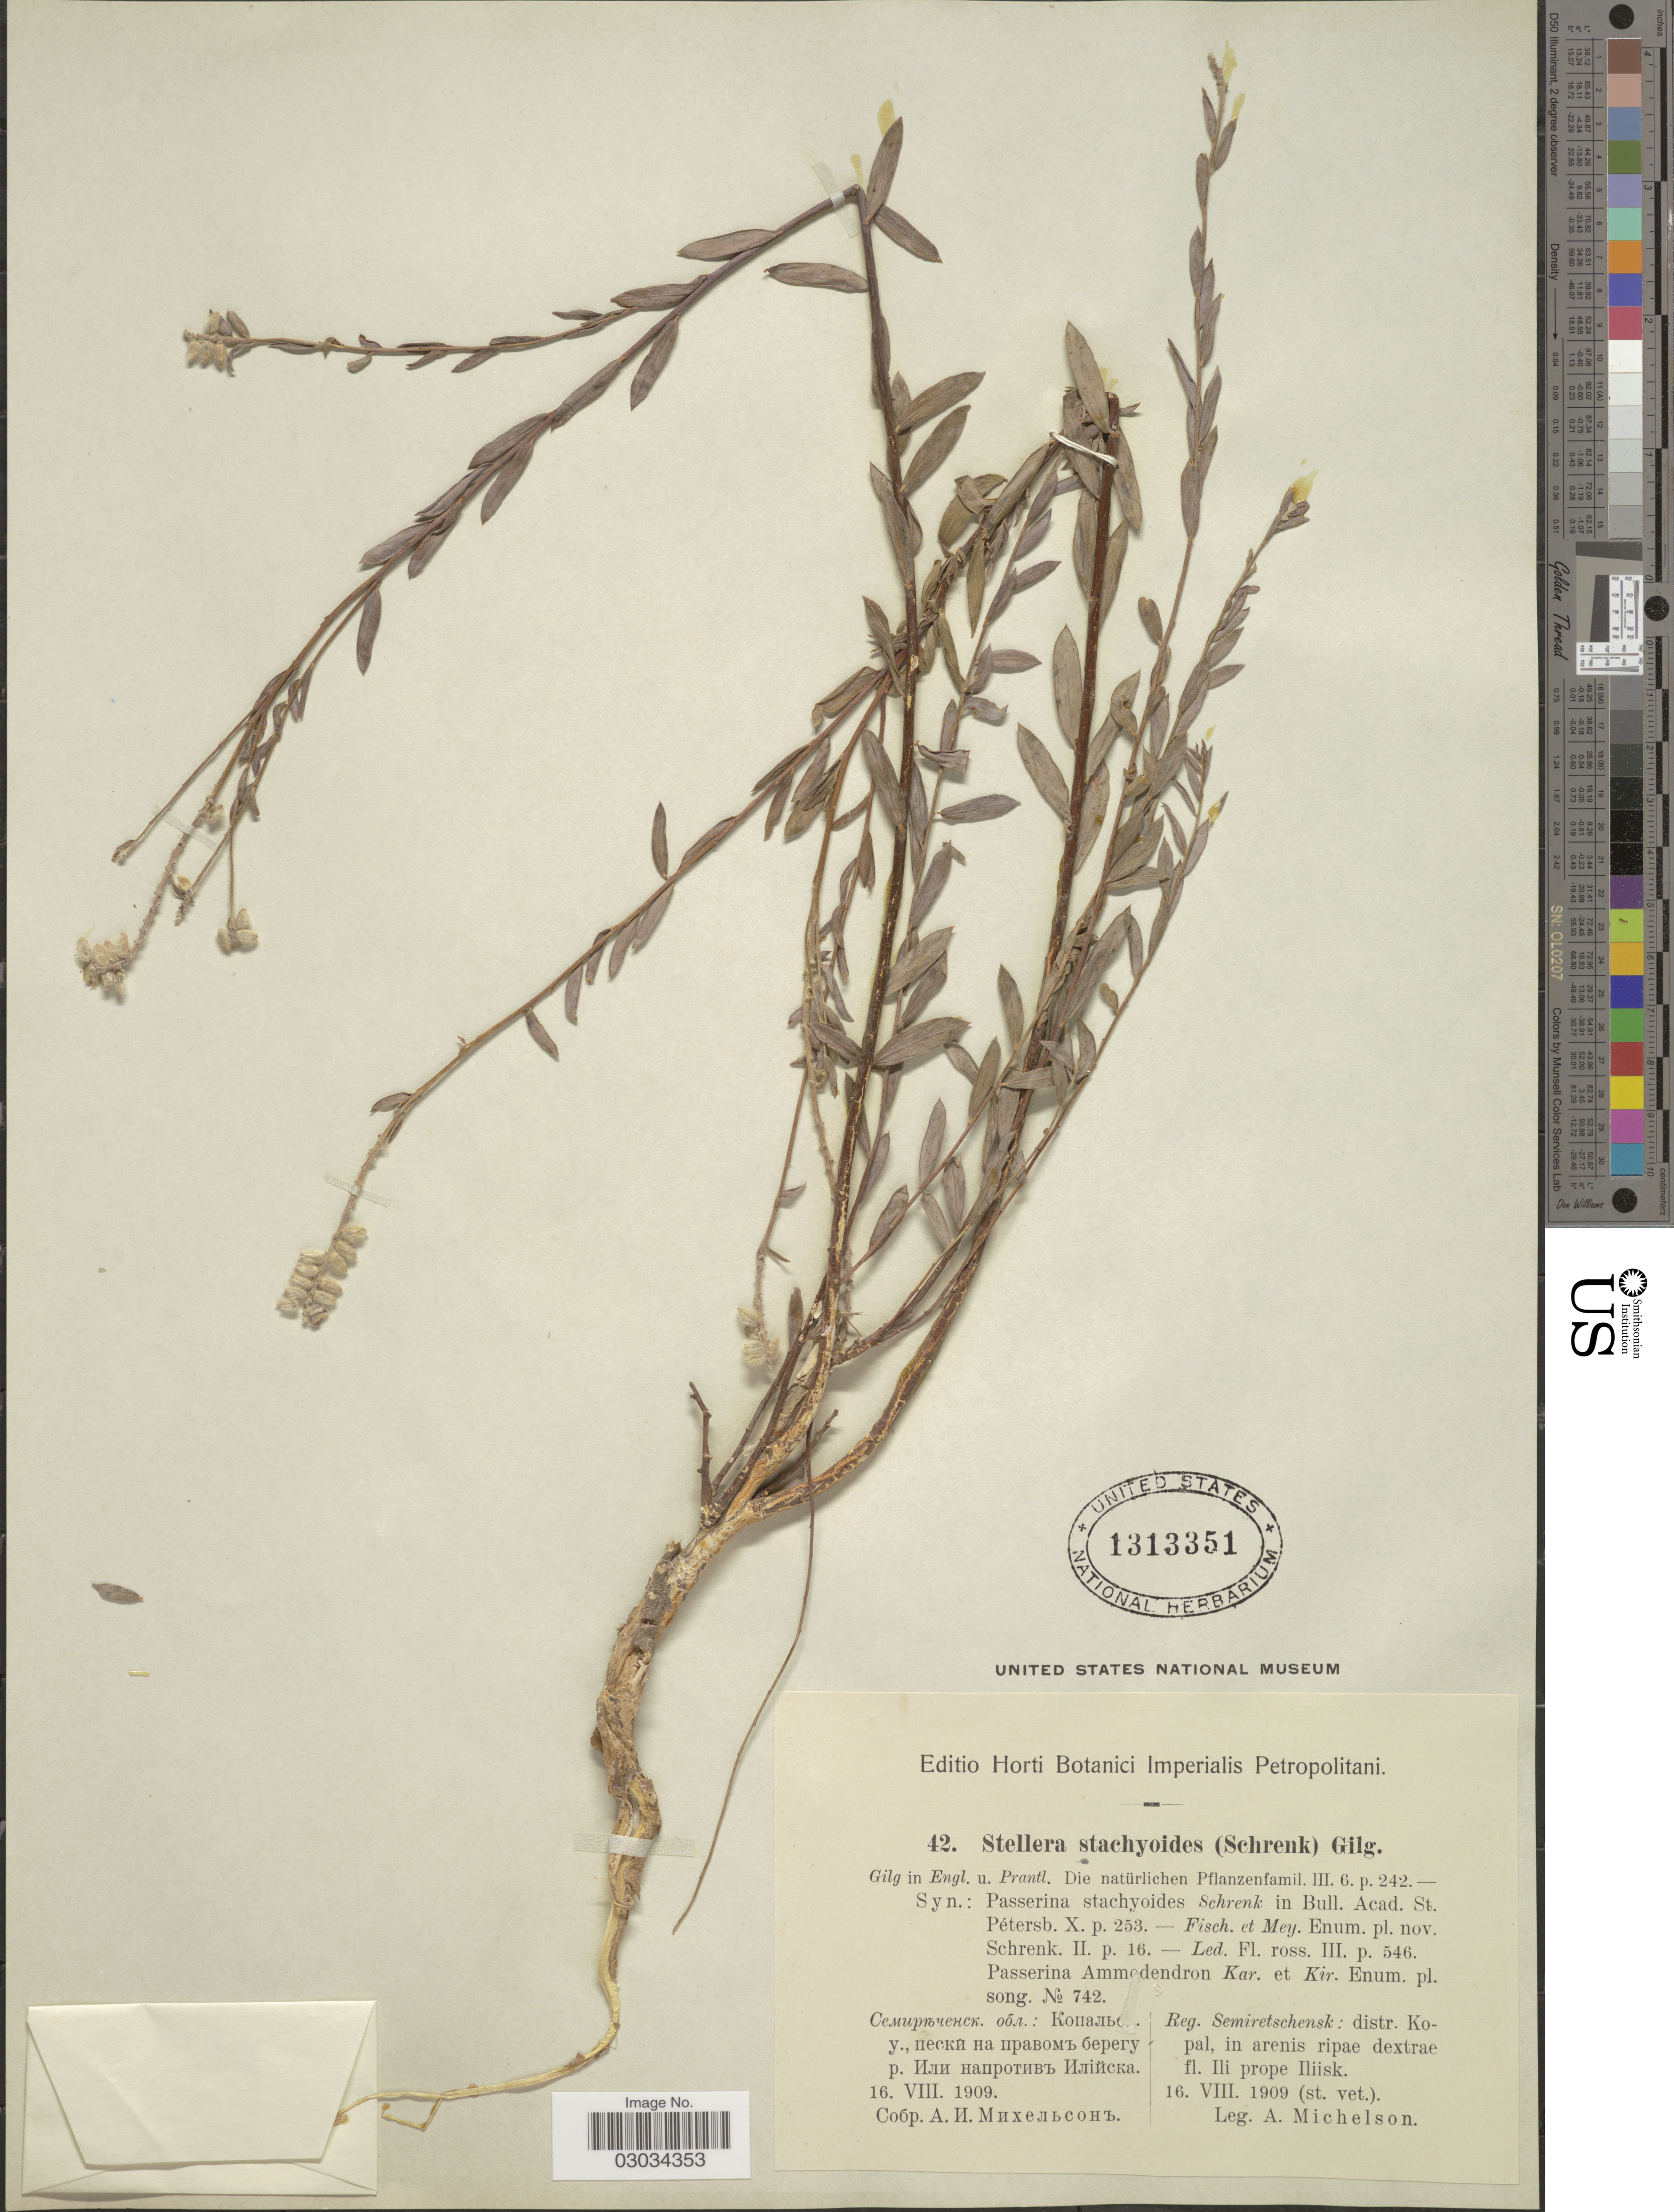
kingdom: Plantae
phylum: Tracheophyta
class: Magnoliopsida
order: Malvales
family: Thymelaeaceae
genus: Stellera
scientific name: Stellera stachyoides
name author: Schrenk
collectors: A. Michelson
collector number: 42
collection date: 1909-08-16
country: Kazakhstan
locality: Reg. Semiretschensk: distr. Kopal, in arenis ripae dextrae .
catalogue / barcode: US 1313351